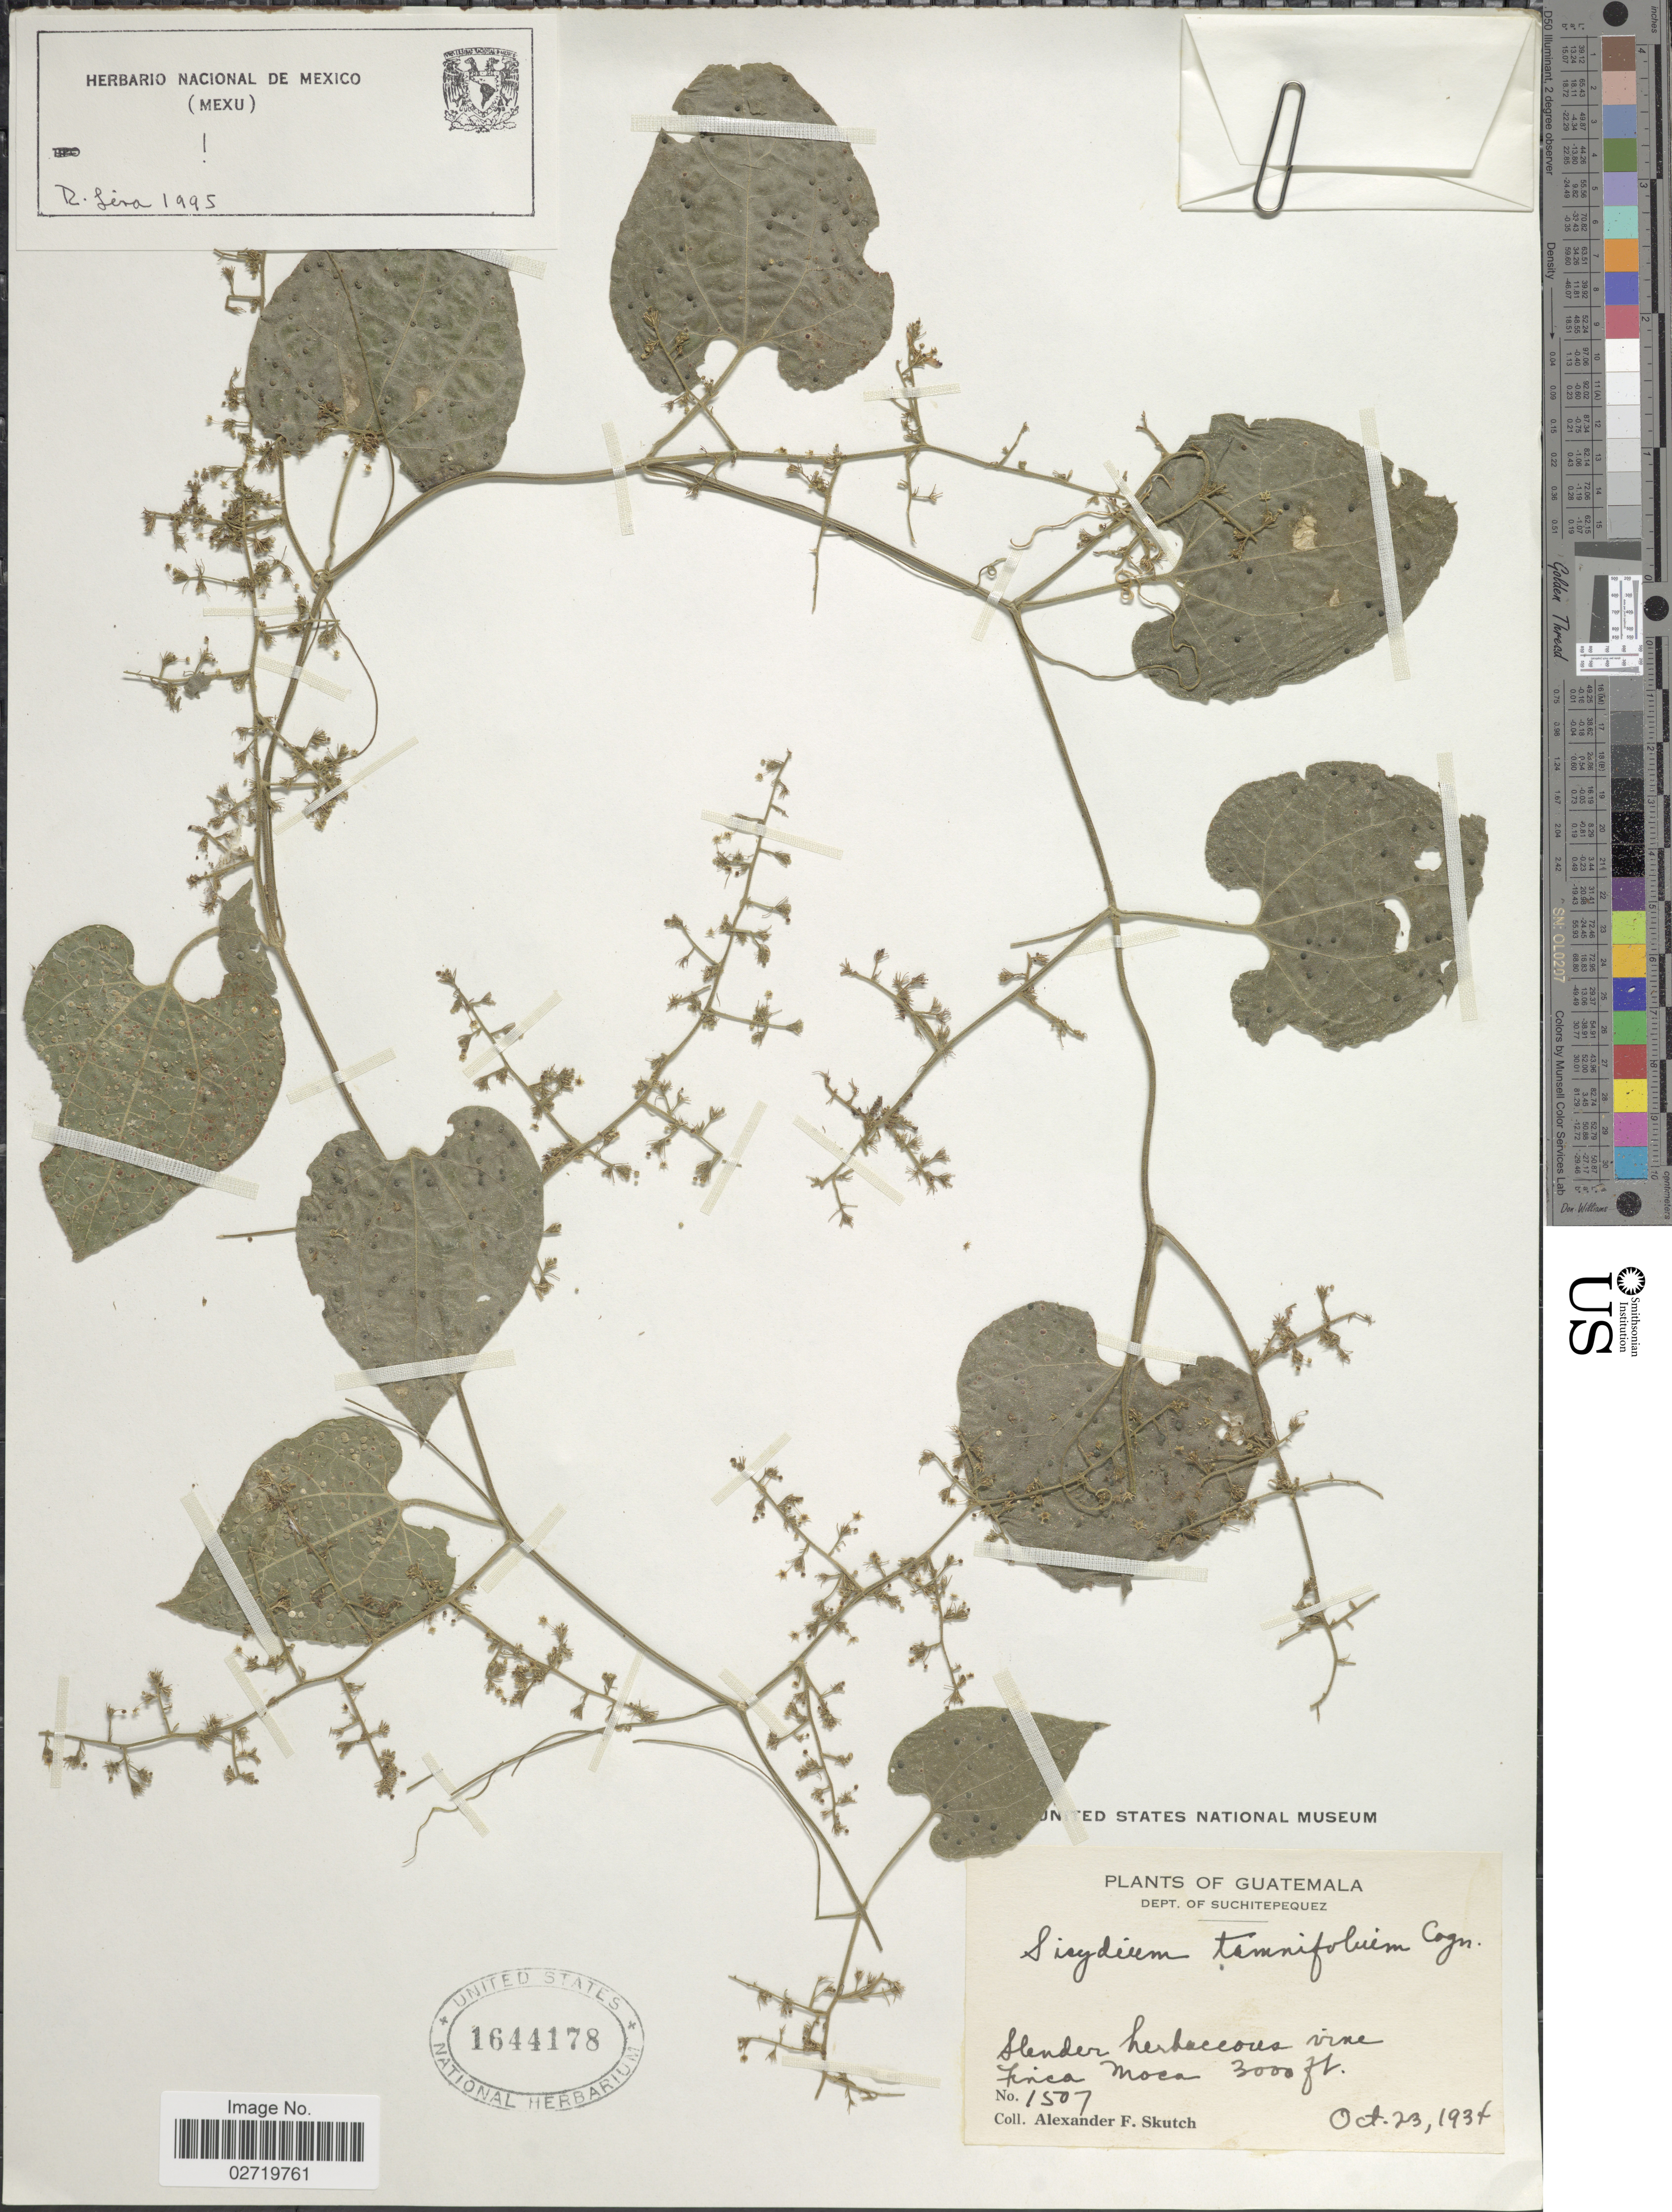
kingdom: Plantae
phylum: Tracheophyta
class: Magnoliopsida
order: Cucurbitales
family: Cucurbitaceae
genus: Sicydium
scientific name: Sicydium tamnifolium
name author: (Kunth) Cogn.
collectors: A. F. Skutch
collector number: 1507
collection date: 1934-10-23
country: Guatemala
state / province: Suchitepéquez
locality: Dept. of Suchitepequez. Finca Moca.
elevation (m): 914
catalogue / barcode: US 1644178